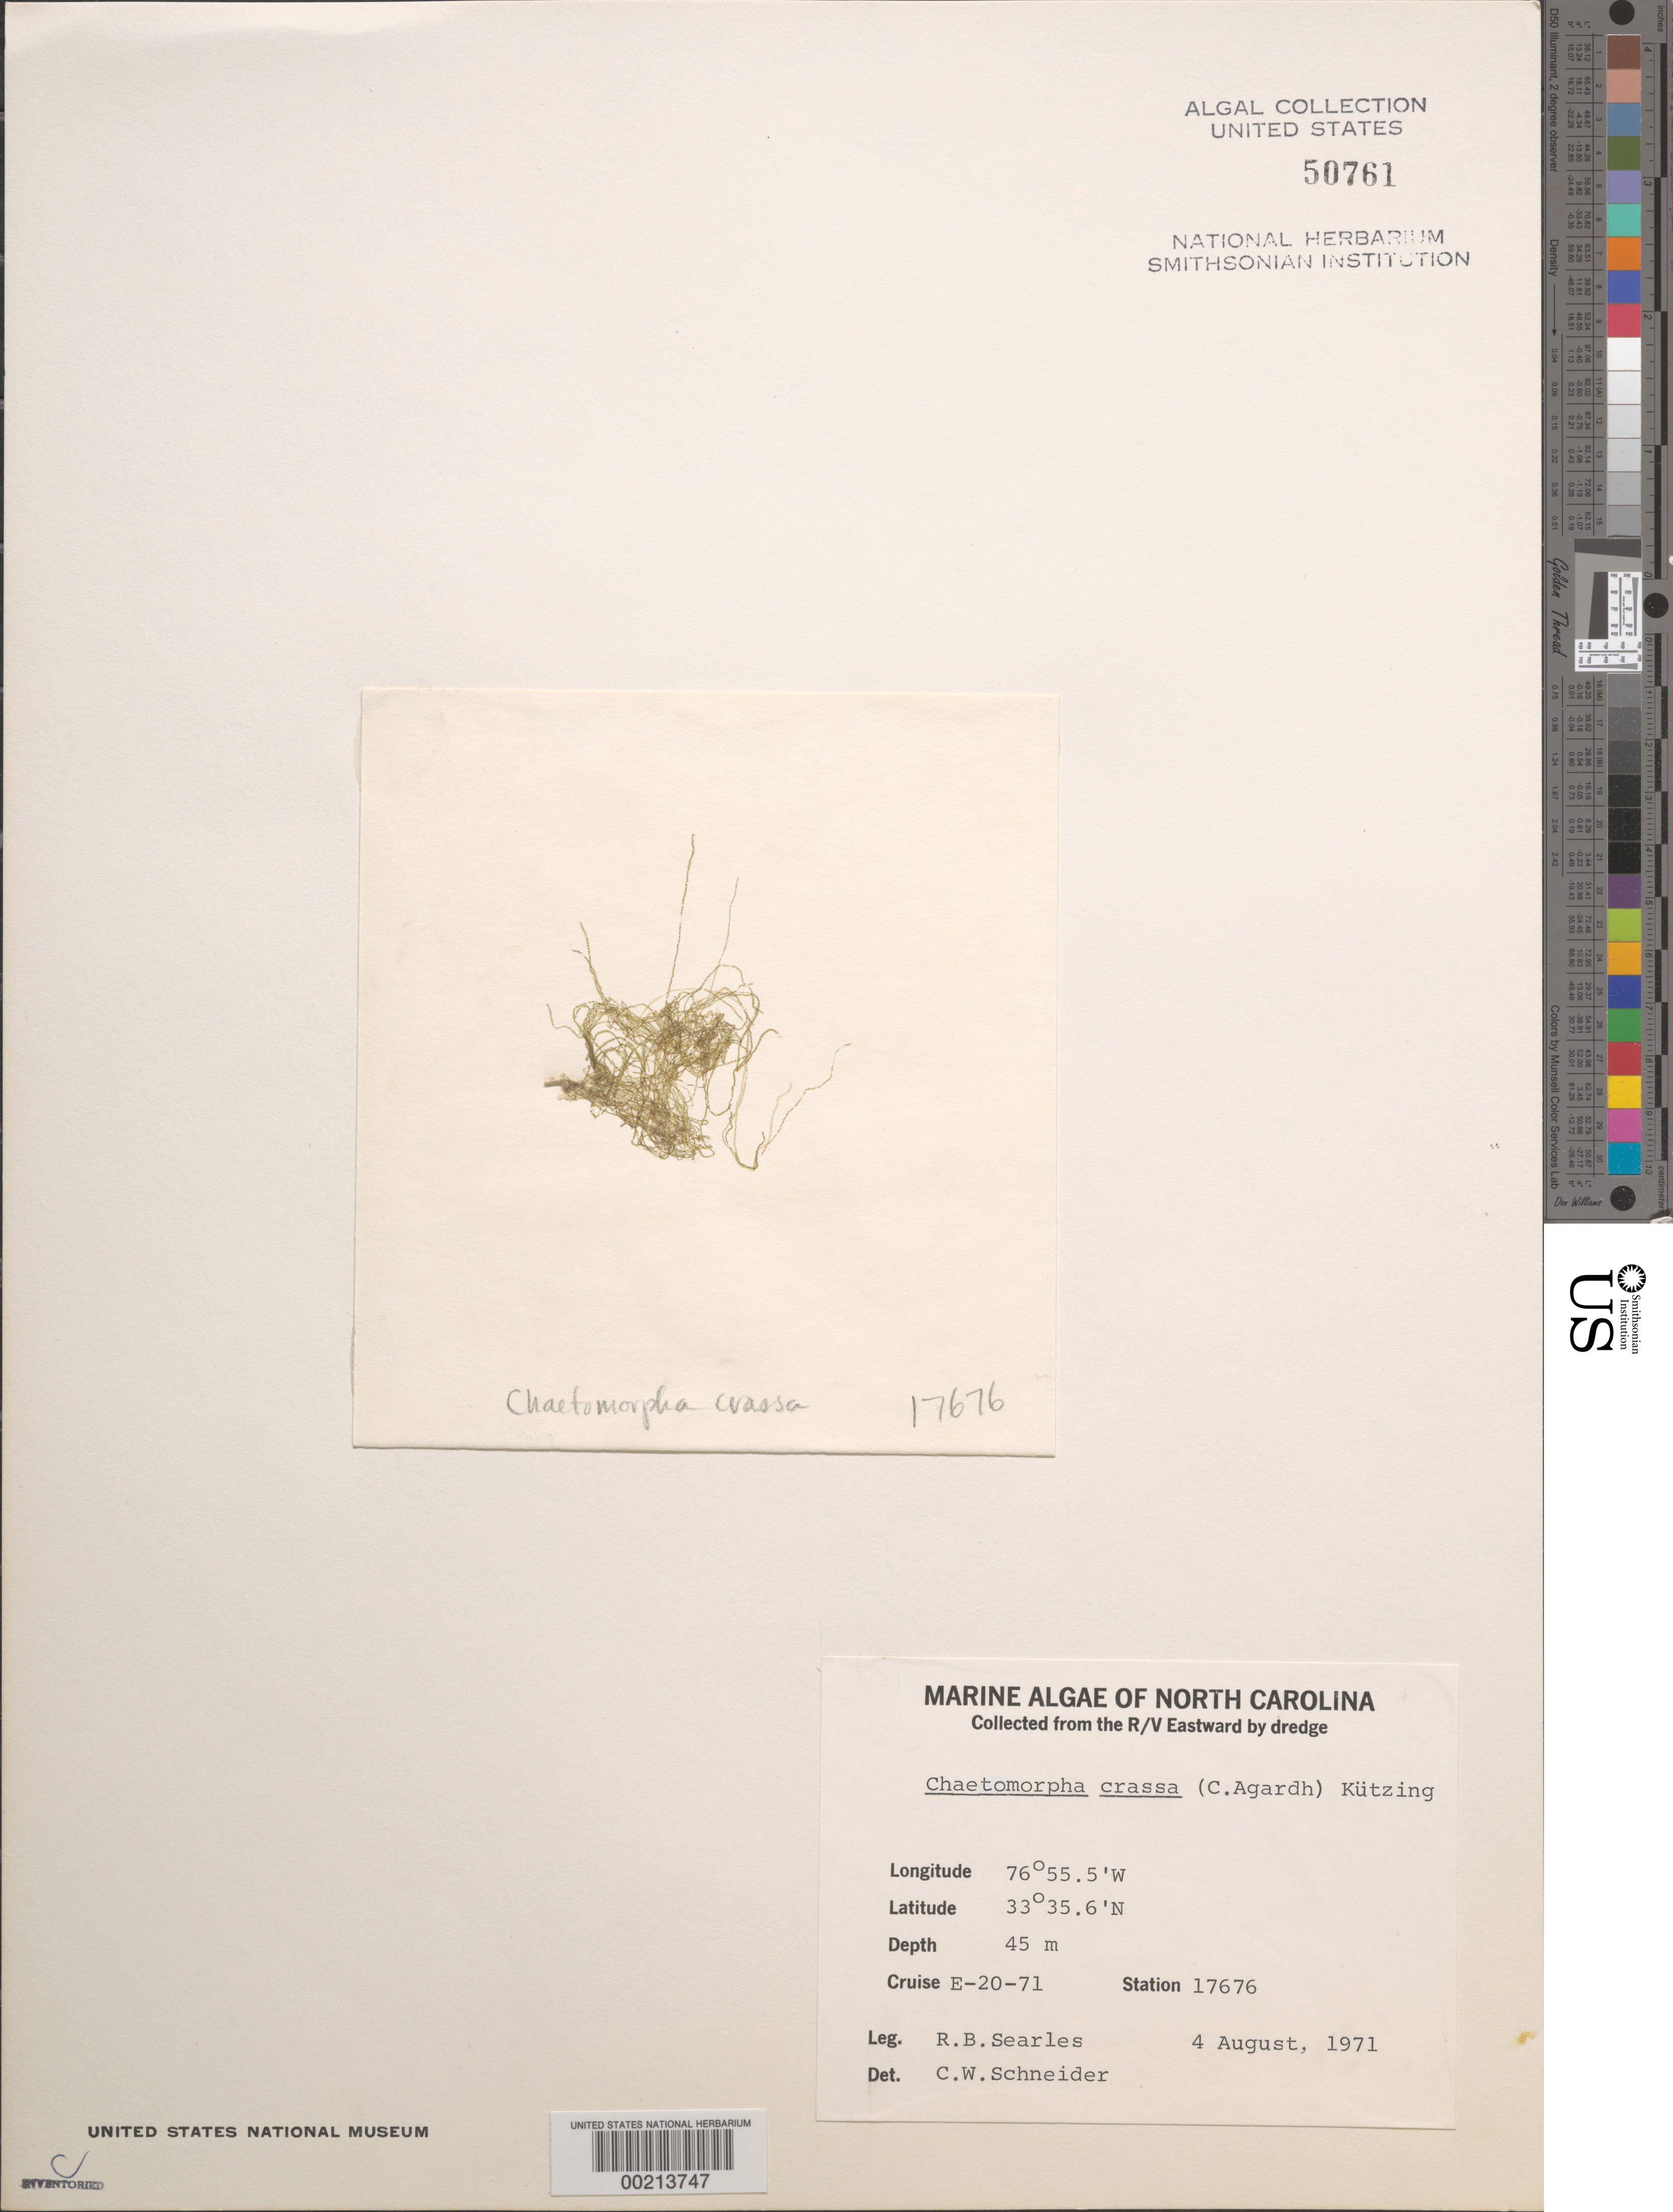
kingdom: Plantae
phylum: Chlorophyta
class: Ulvophyceae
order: Cladophorales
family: Cladophoraceae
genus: Chaetomorpha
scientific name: Chaetomorpha aerea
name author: (Dillwyn) Kütz.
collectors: R. Searles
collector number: Station 17676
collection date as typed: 04 Aug 1971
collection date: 1971-08-04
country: United States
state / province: North Carolina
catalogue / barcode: US 50761